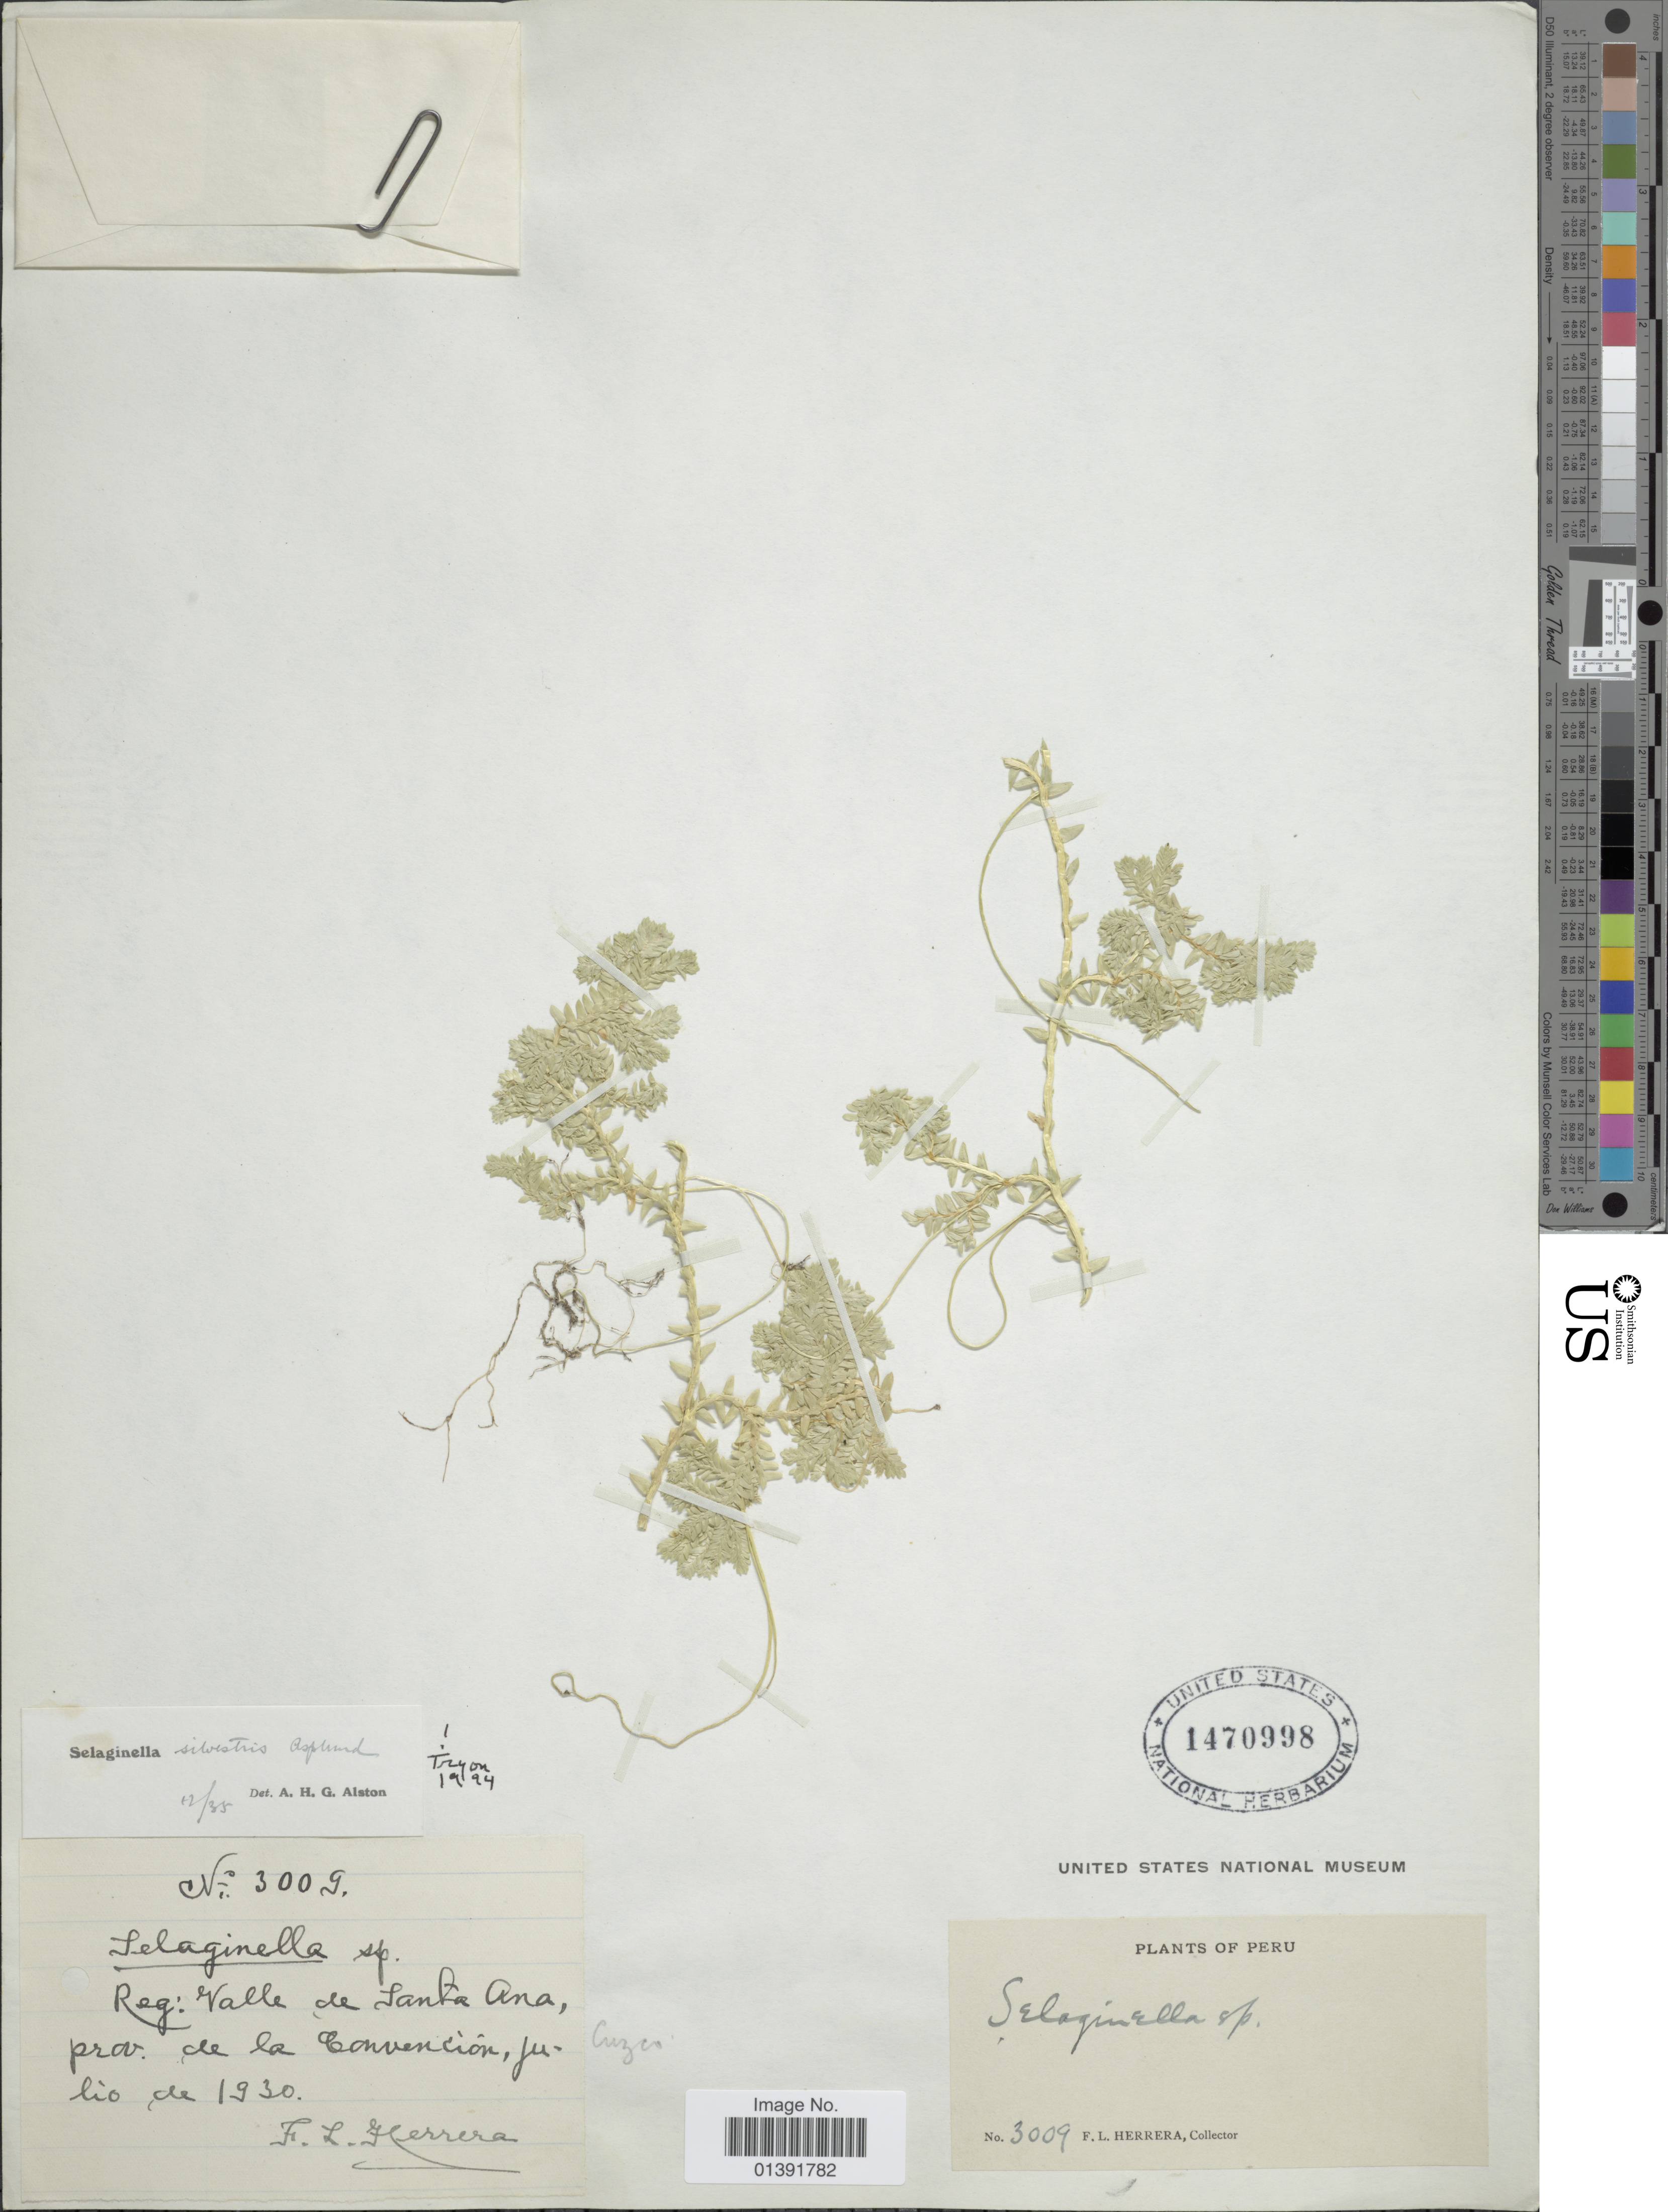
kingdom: Plantae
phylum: Tracheophyta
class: Lycopodiopsida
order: Selaginellales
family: Selaginellaceae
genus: Selaginella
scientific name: Selaginella silvestris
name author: Aspl.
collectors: F. L. Herrera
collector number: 3009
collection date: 1930-07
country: El Salvador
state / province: Santa Ana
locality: Reg: Valle de Santa Ana, prov de la Convencion, Cuzco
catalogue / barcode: US 1470998